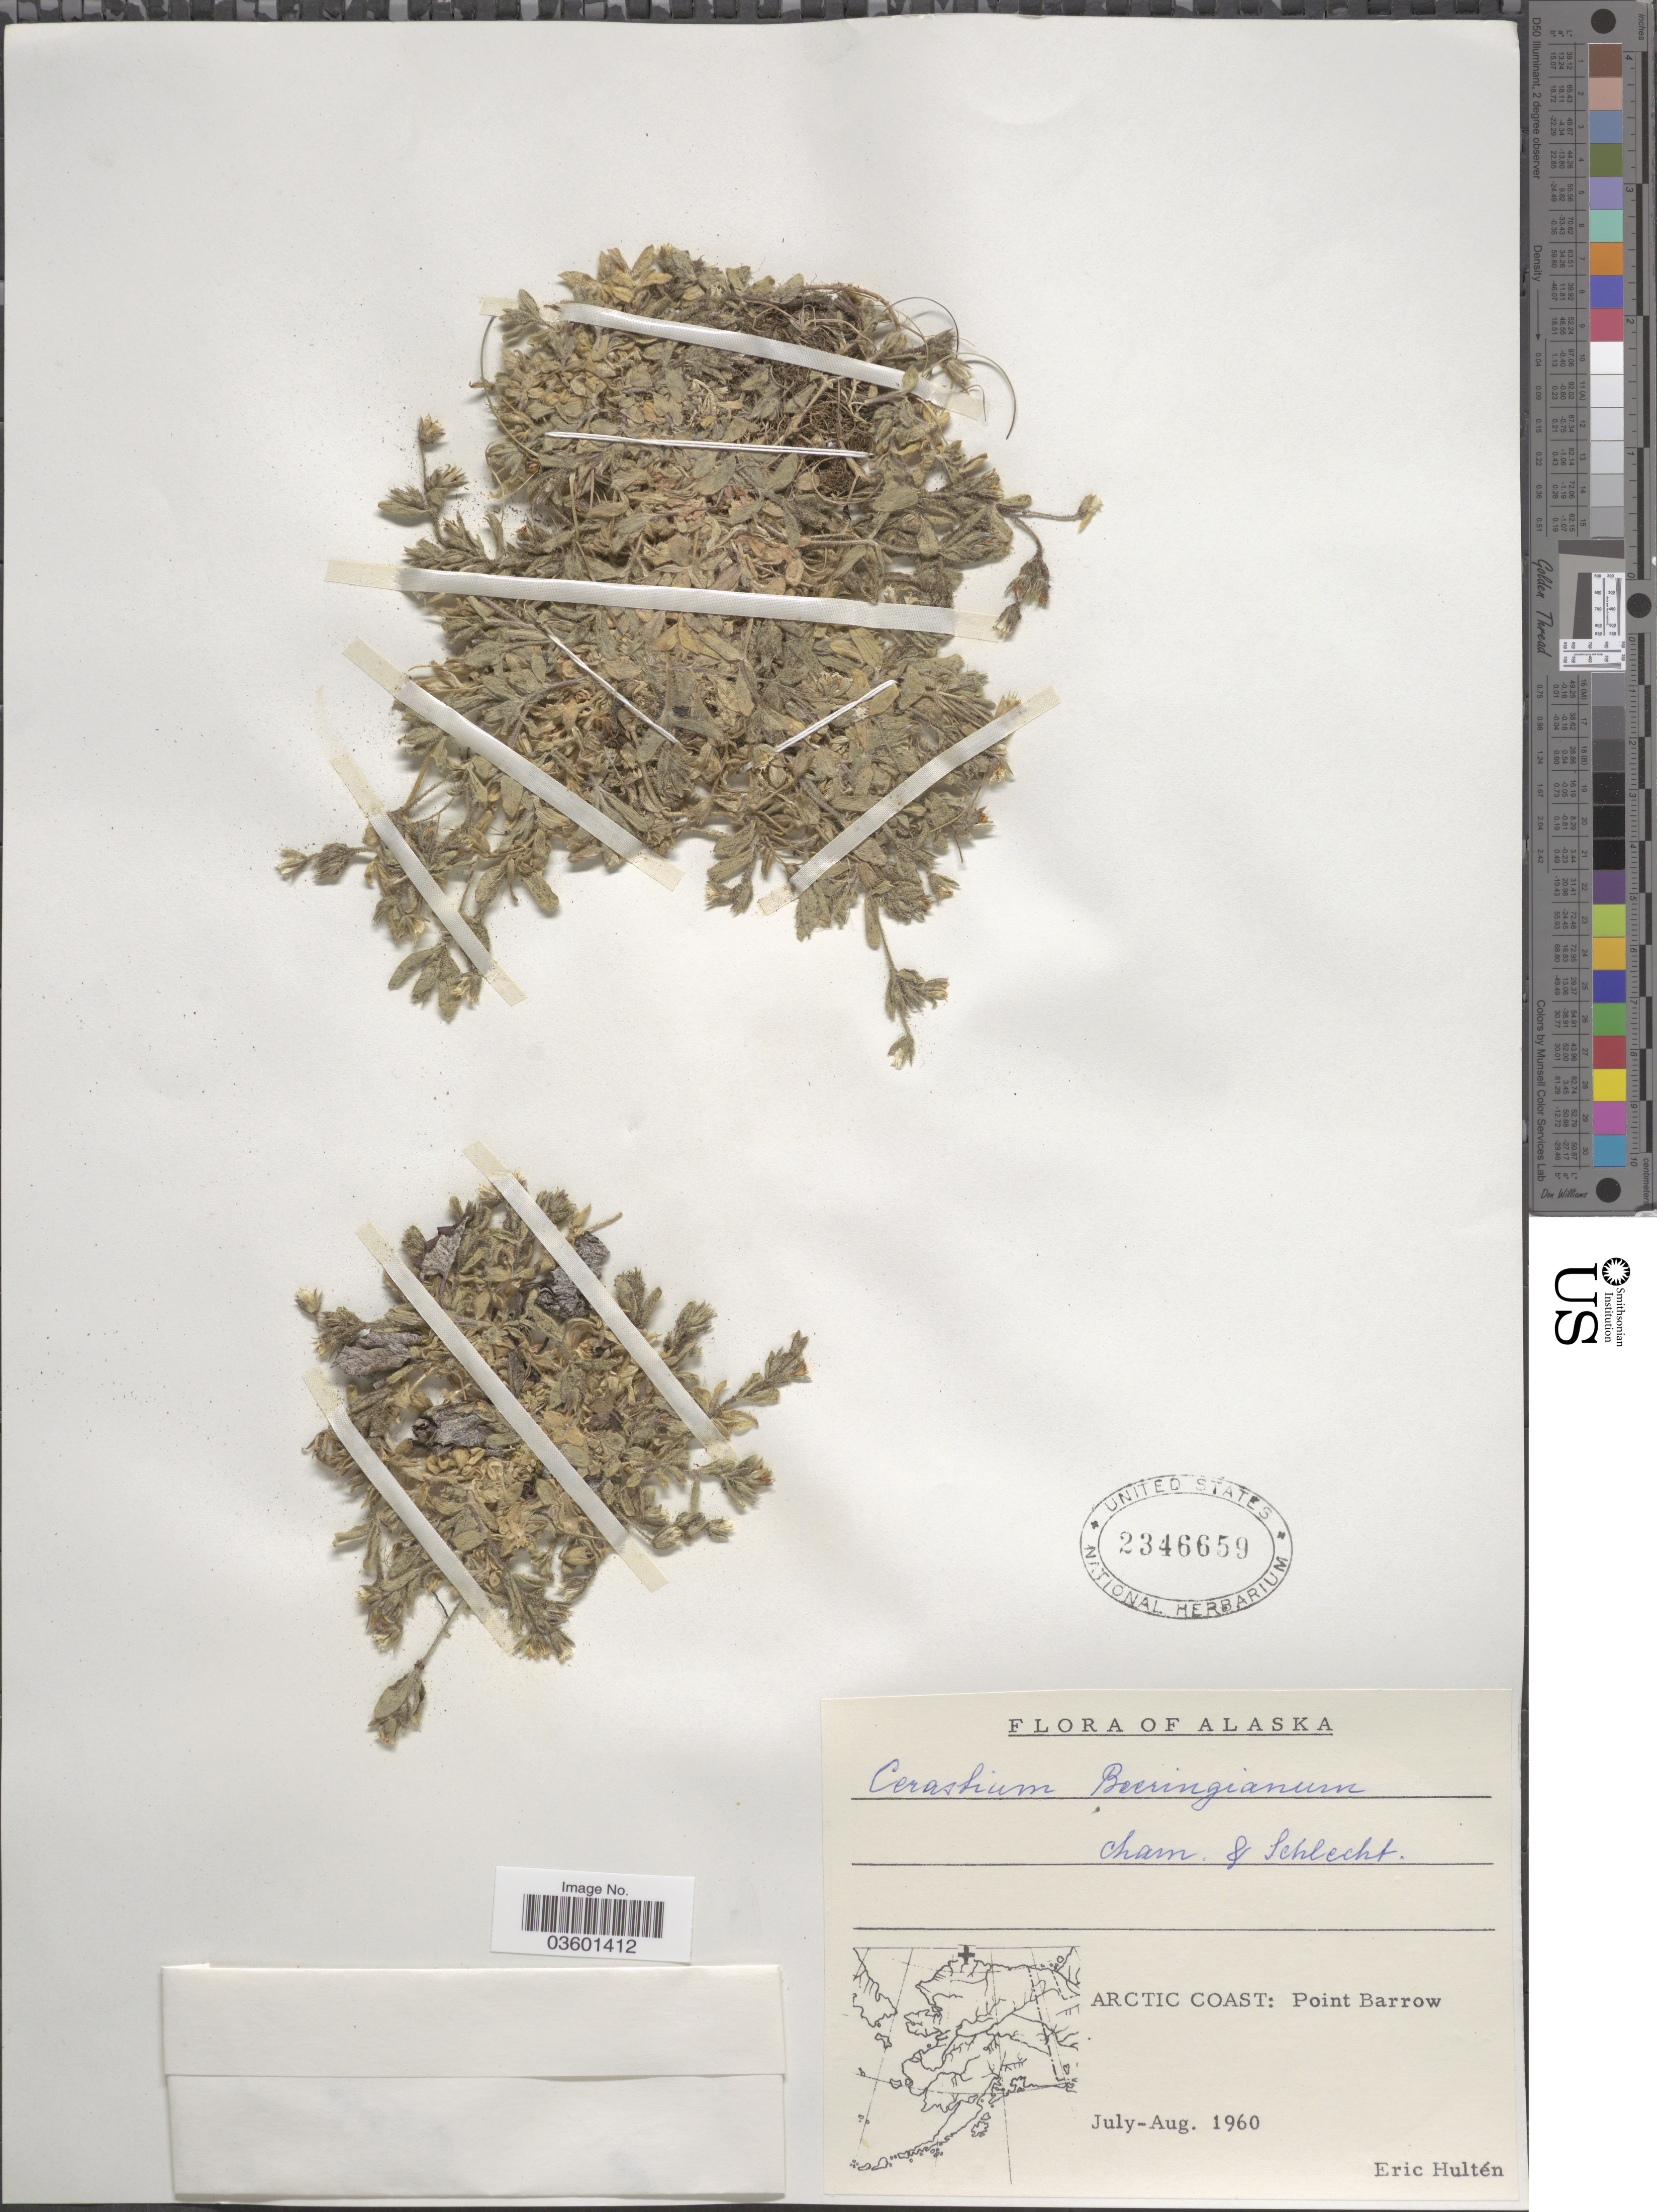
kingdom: Plantae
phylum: Tracheophyta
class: Magnoliopsida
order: Caryophyllales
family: Caryophyllaceae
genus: Cerastium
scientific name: Cerastium beeringianum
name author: Cham. & Schltdl.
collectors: E. G. Hultén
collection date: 1960-07/1960-08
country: United States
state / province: Alaska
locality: Arctic Coast: Point Barrow.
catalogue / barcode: US 2346659